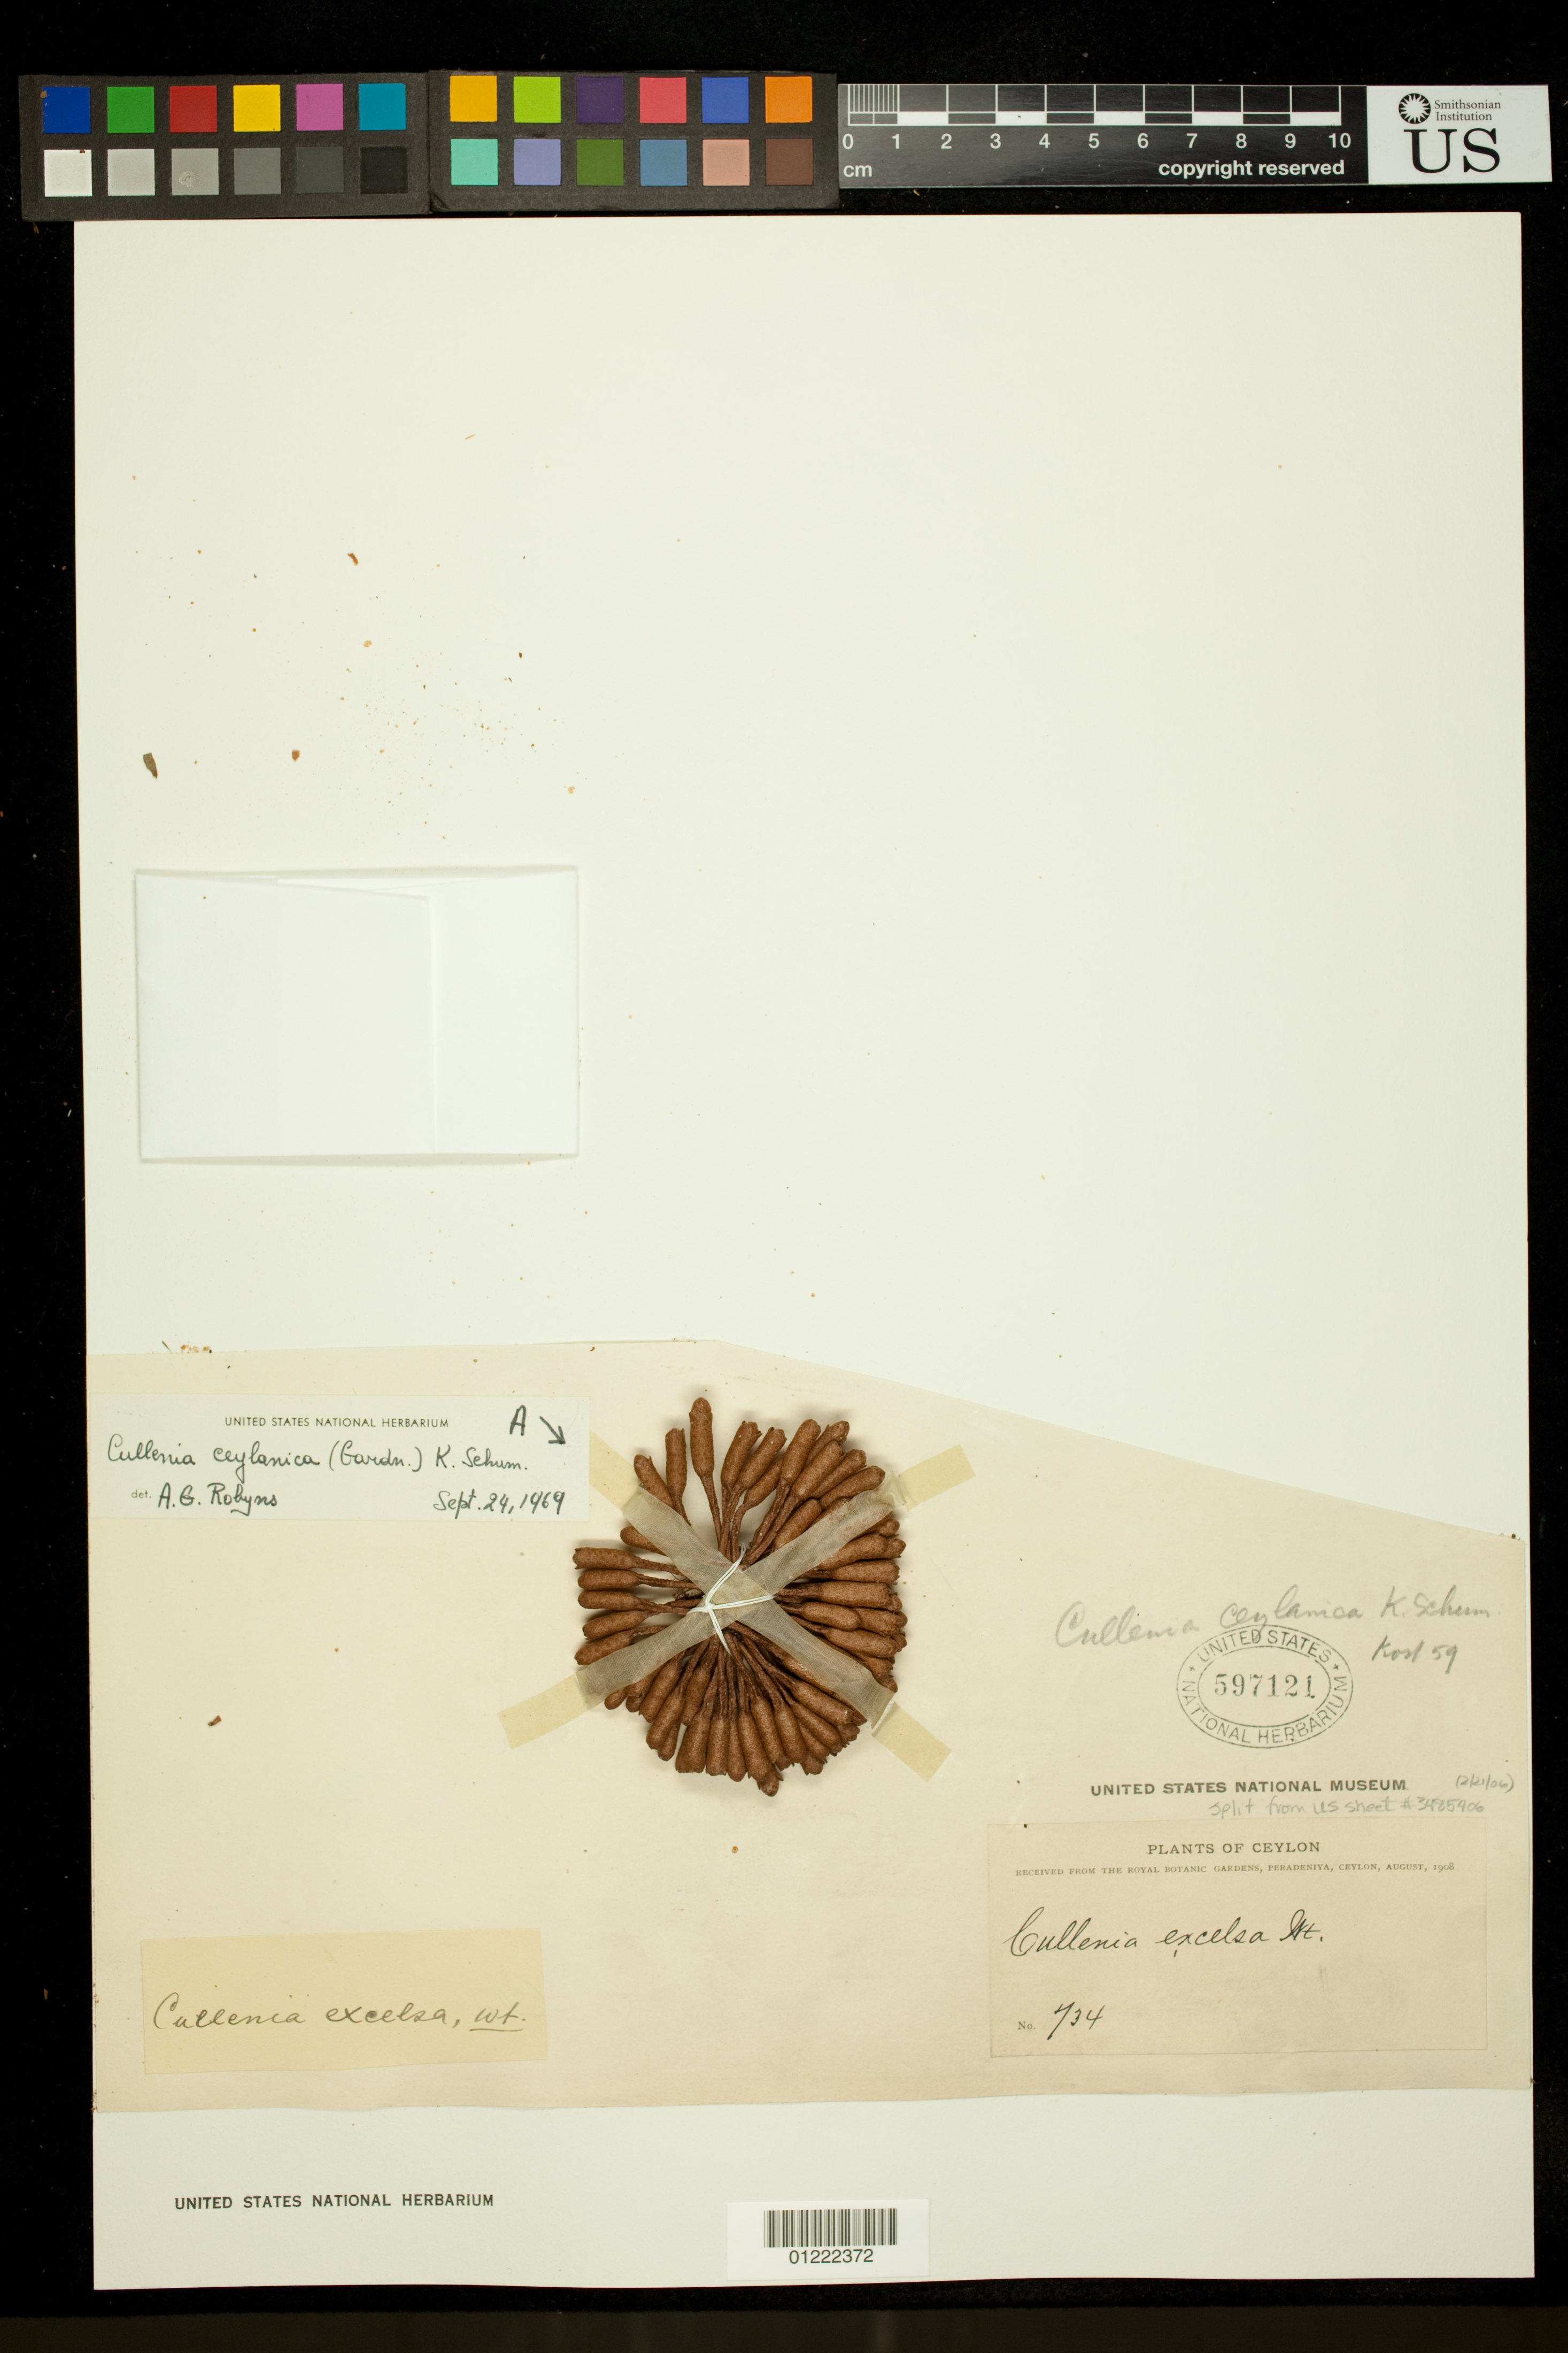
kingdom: Plantae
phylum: Tracheophyta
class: Magnoliopsida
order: Malvales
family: Malvaceae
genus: Cullenia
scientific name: Cullenia ceylanica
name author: (Gardner) K. Schum.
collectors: ex herb. Peradeniya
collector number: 734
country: Sri Lanka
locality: Received from Royal Botanic Gardens, Peradeniya August, 1908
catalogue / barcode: US 597121